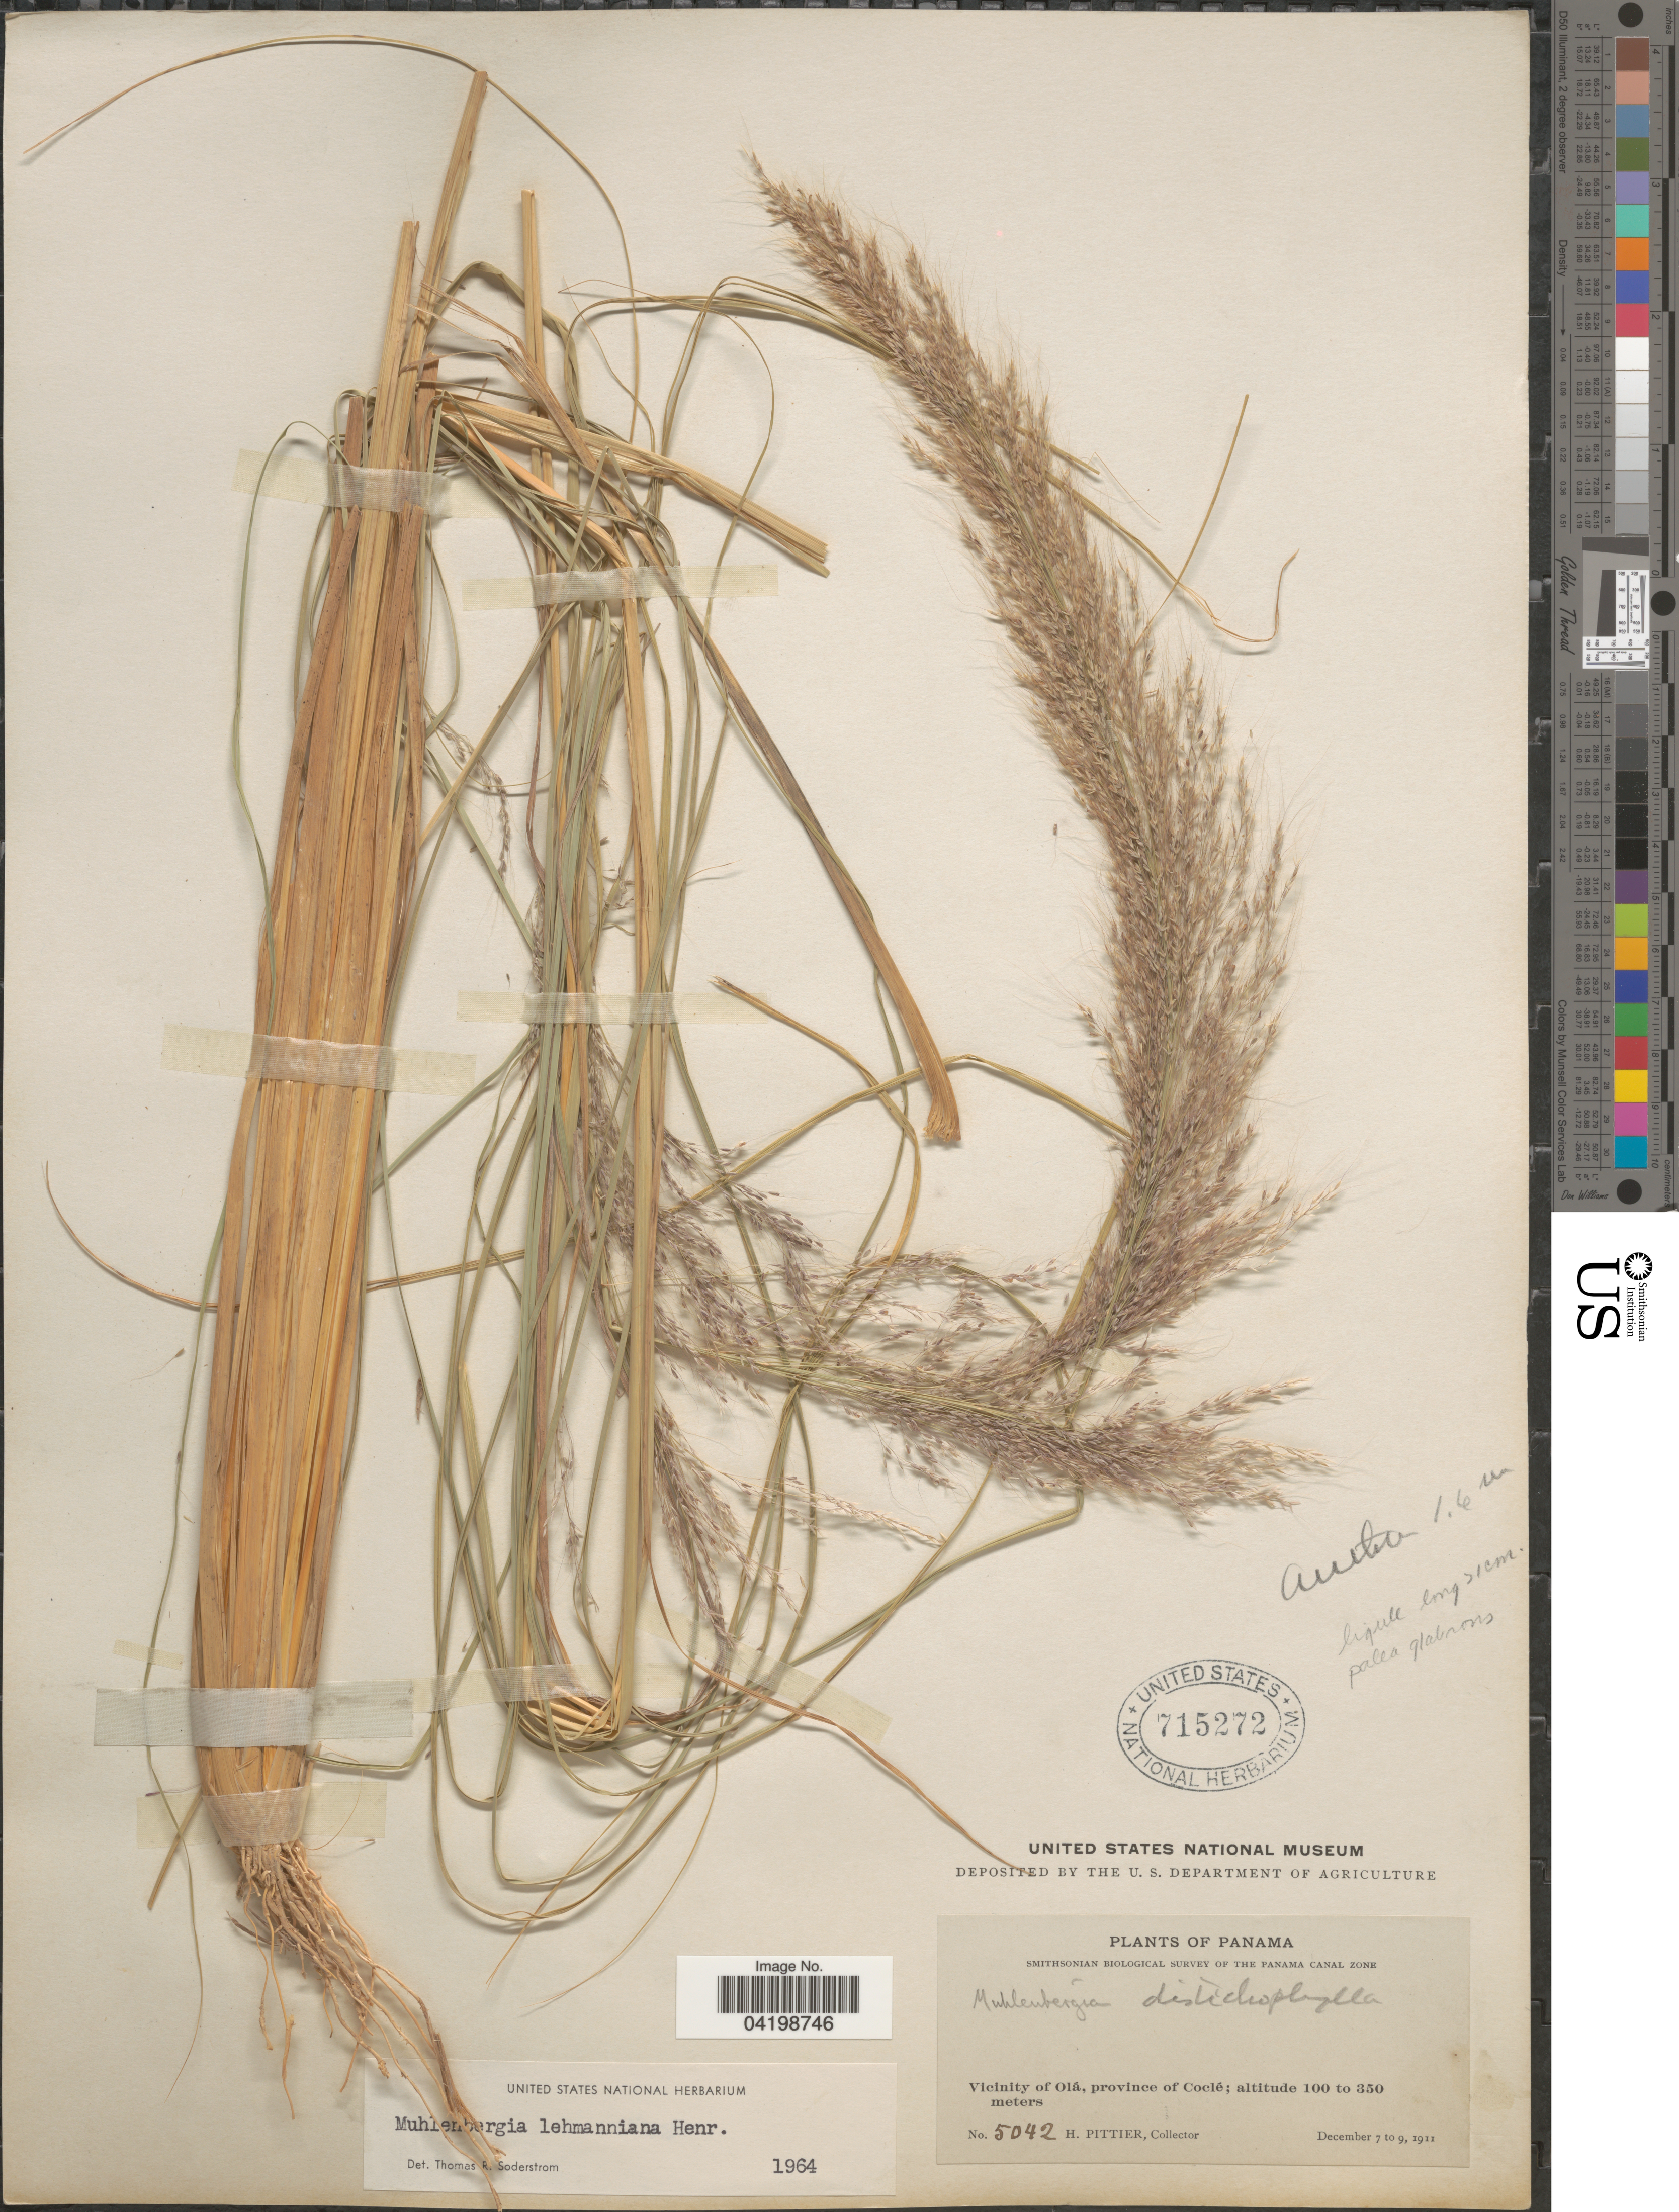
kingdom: Plantae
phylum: Tracheophyta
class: Liliopsida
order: Poales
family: Poaceae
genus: Muhlenbergia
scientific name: Muhlenbergia lehmanniana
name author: Henr.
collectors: H. F. Pittier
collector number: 5042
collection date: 1911-12-07/1911-12-09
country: Panama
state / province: Cocle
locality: Smithsonian Biological Survey of the Panama Canal Zone. Vicinity of Olá.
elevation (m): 100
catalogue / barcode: US 715272